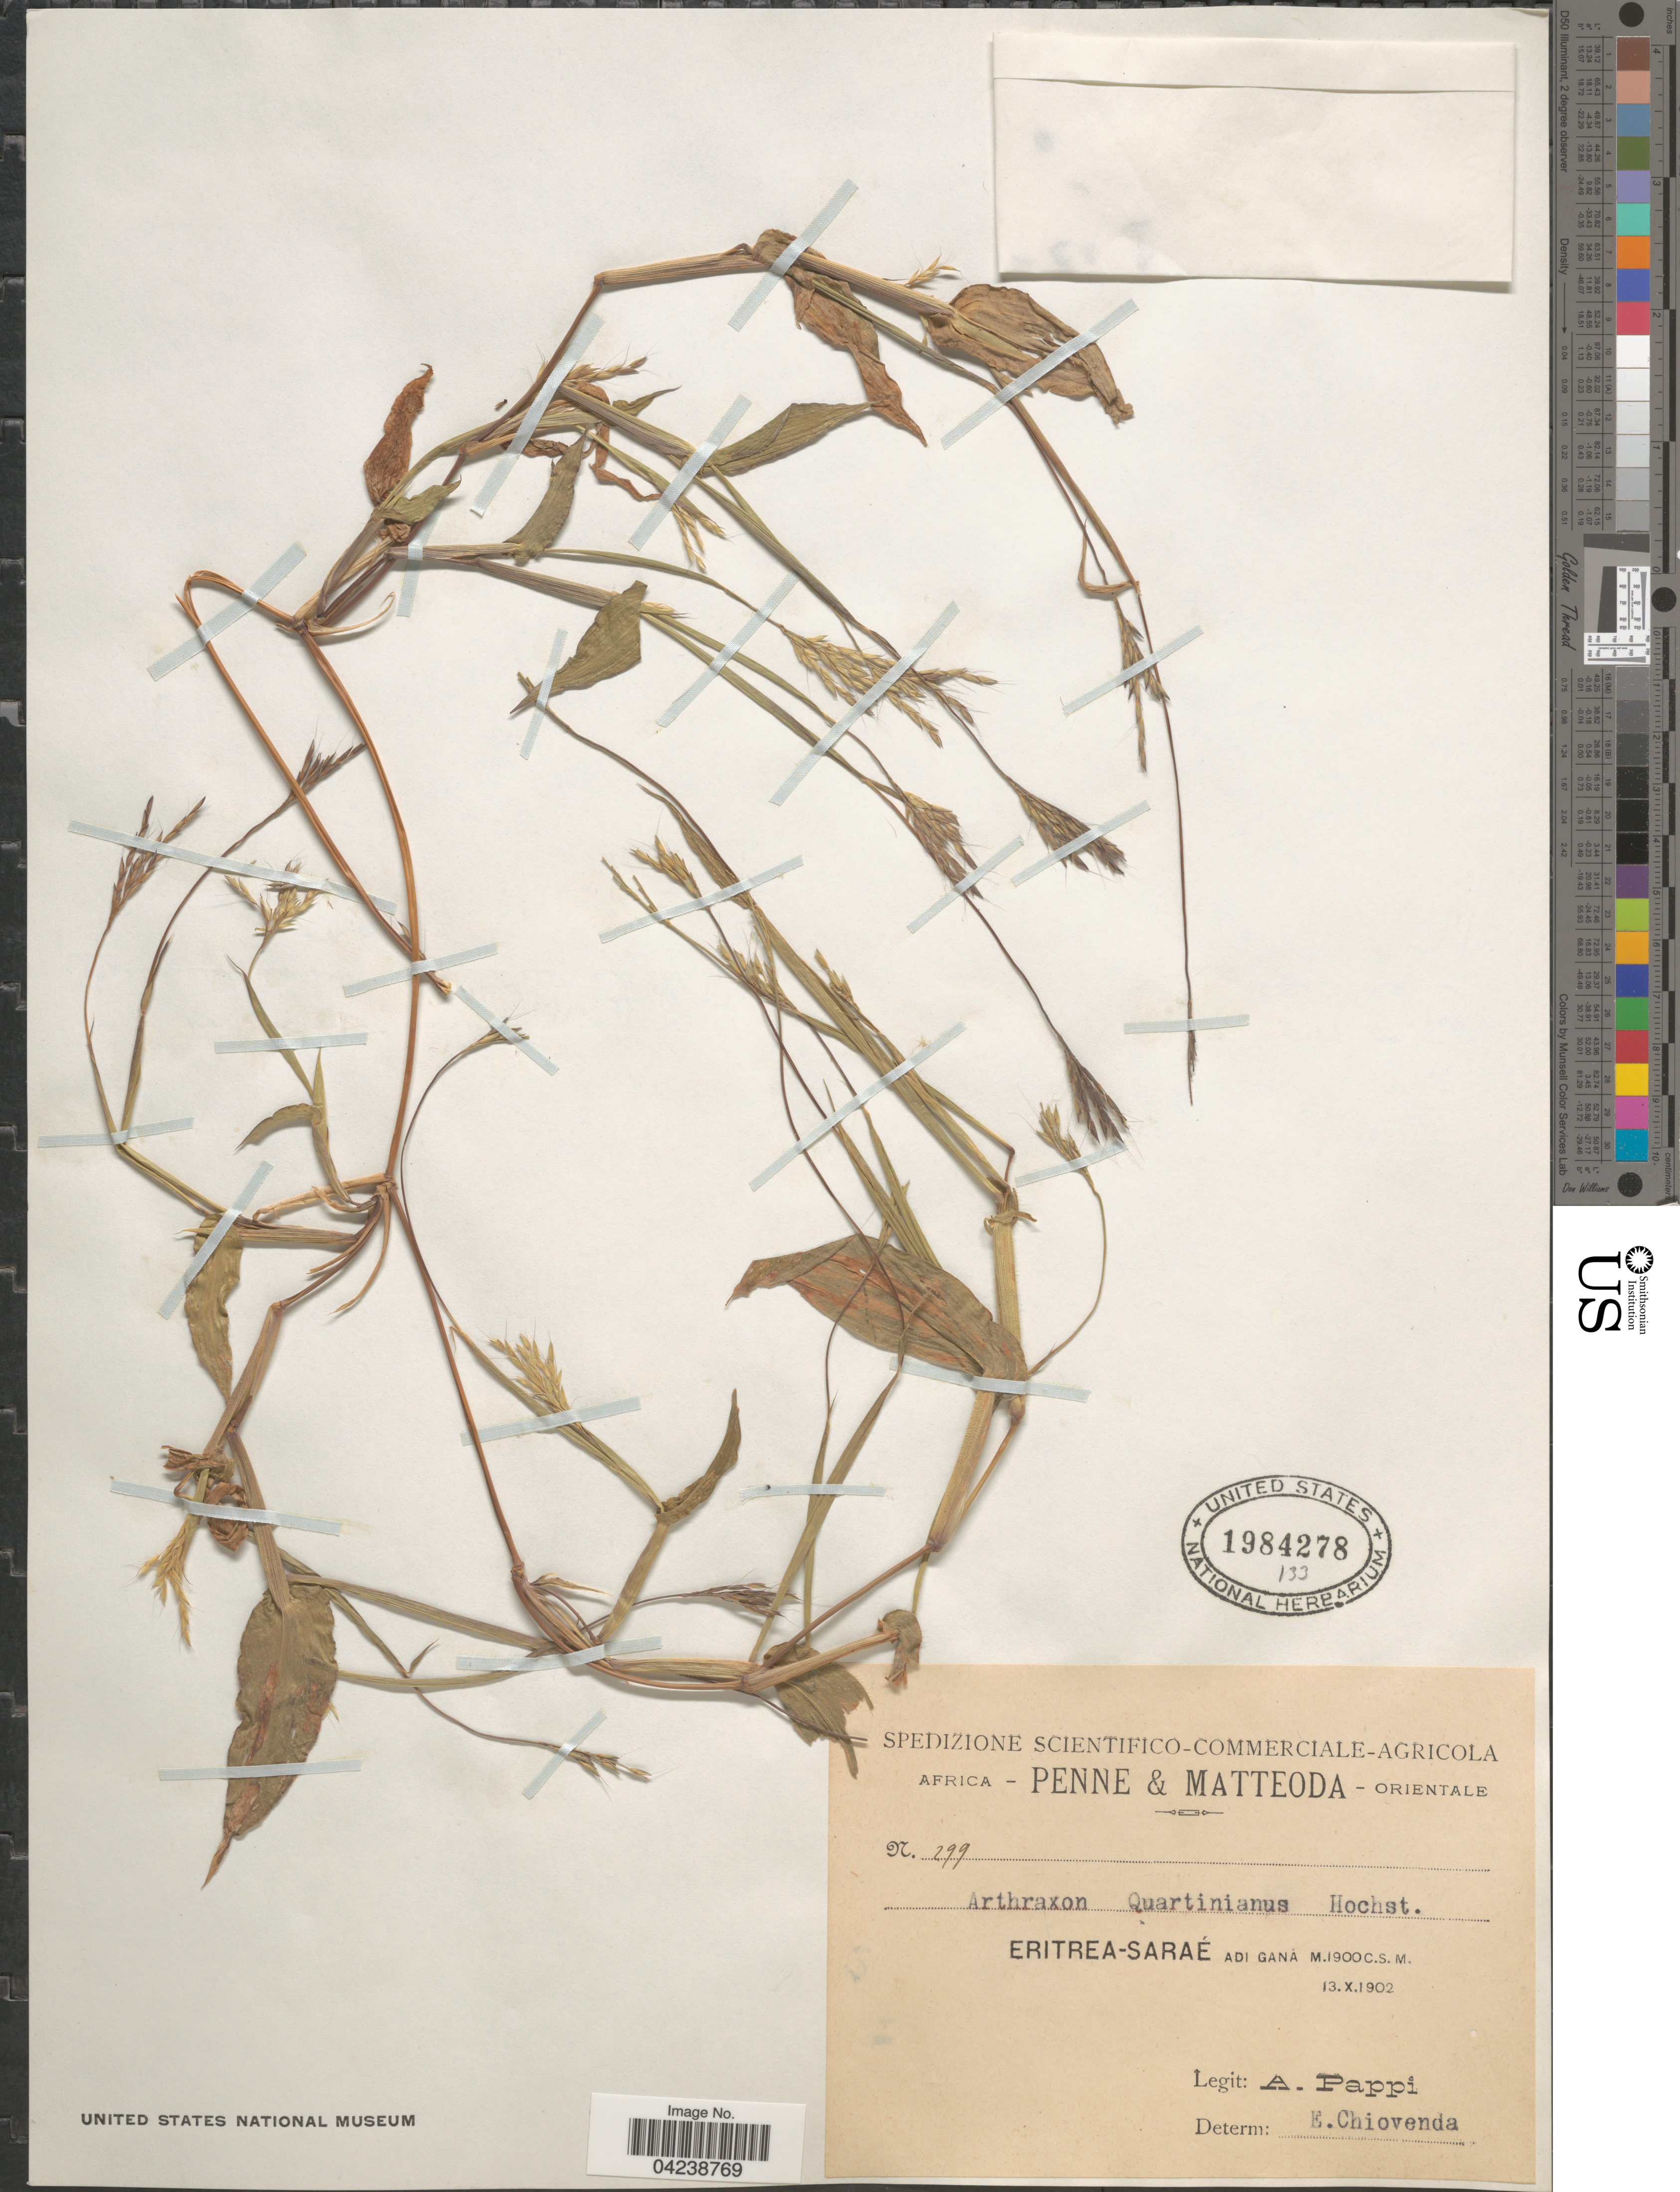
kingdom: Plantae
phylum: Tracheophyta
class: Liliopsida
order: Poales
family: Poaceae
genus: Arthraxon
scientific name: Arthraxon hispidus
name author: (Thunb.) Makino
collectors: A. Pappi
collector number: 299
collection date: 1902-10-13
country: Eritrea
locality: Africa Orientale. Eritrea-Saraé. Adi Ganá.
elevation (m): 1900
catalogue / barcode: US 1984278